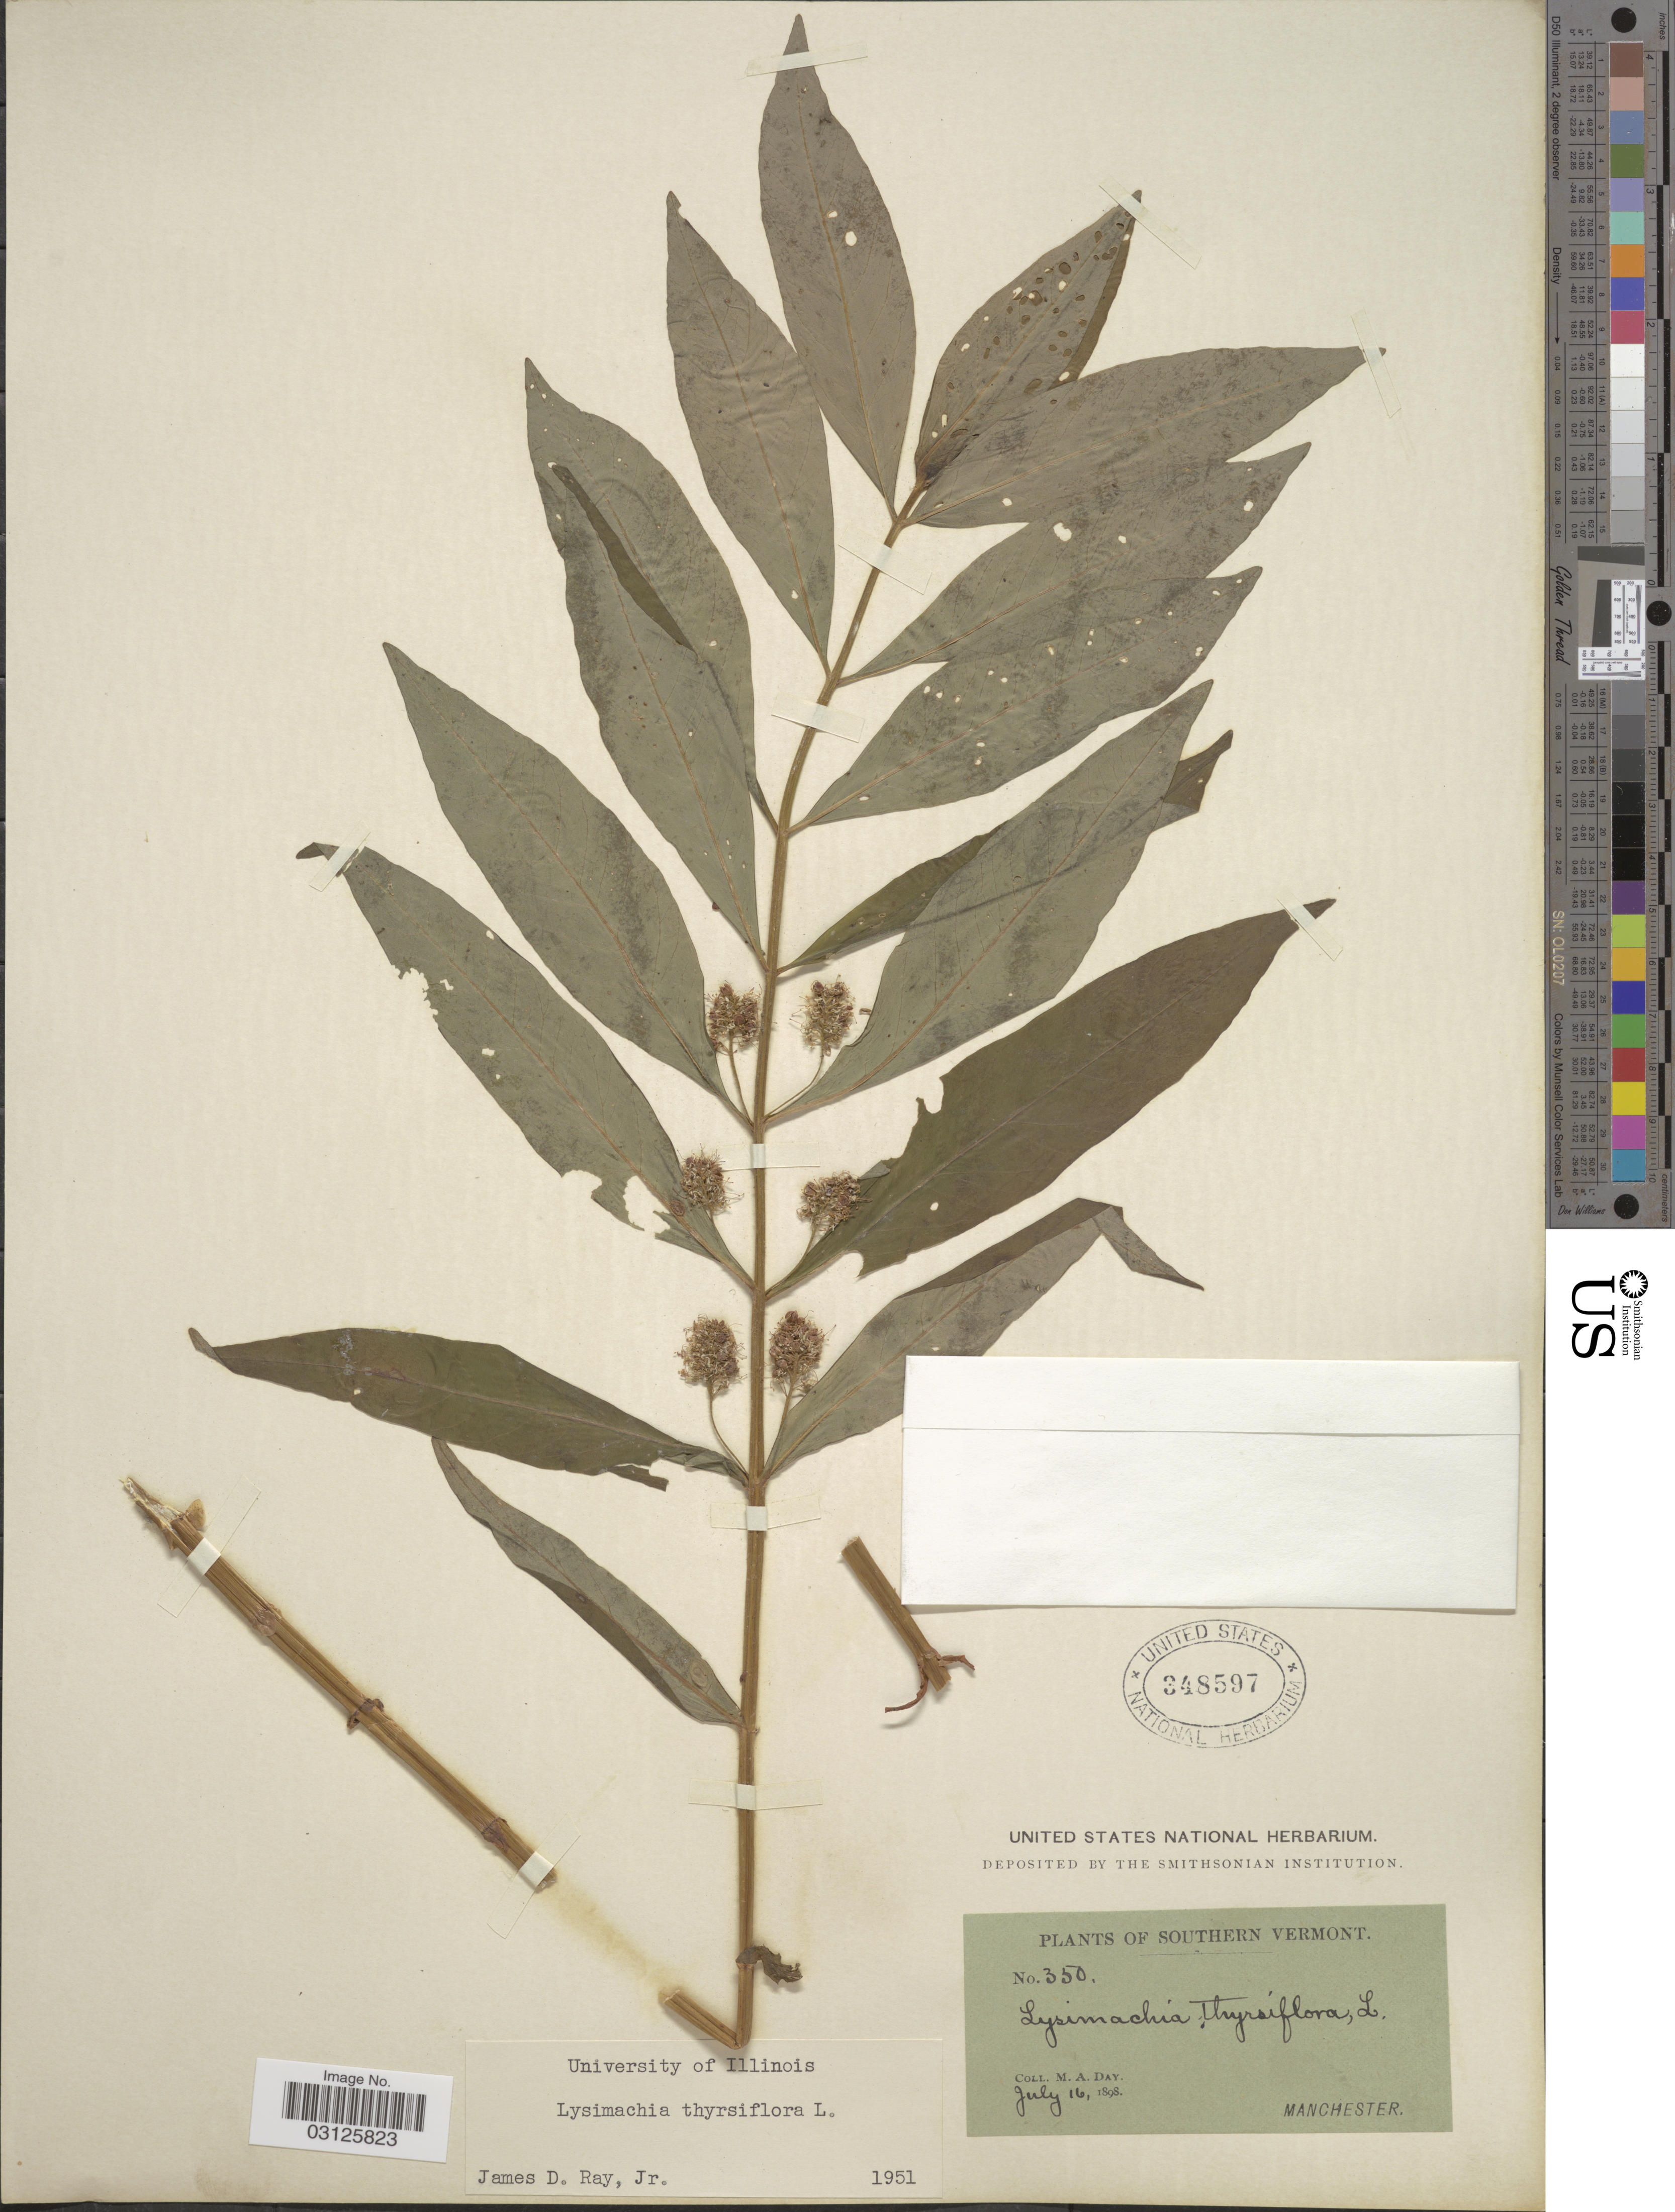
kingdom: Plantae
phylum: Tracheophyta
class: Magnoliopsida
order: Ericales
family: Primulaceae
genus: Lysimachia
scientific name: Lysimachia thyrsiflora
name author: L.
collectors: M. Day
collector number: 350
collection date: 1898-07-16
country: United States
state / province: Vermont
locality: Southern Vermont. Manchester.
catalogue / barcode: US 348597